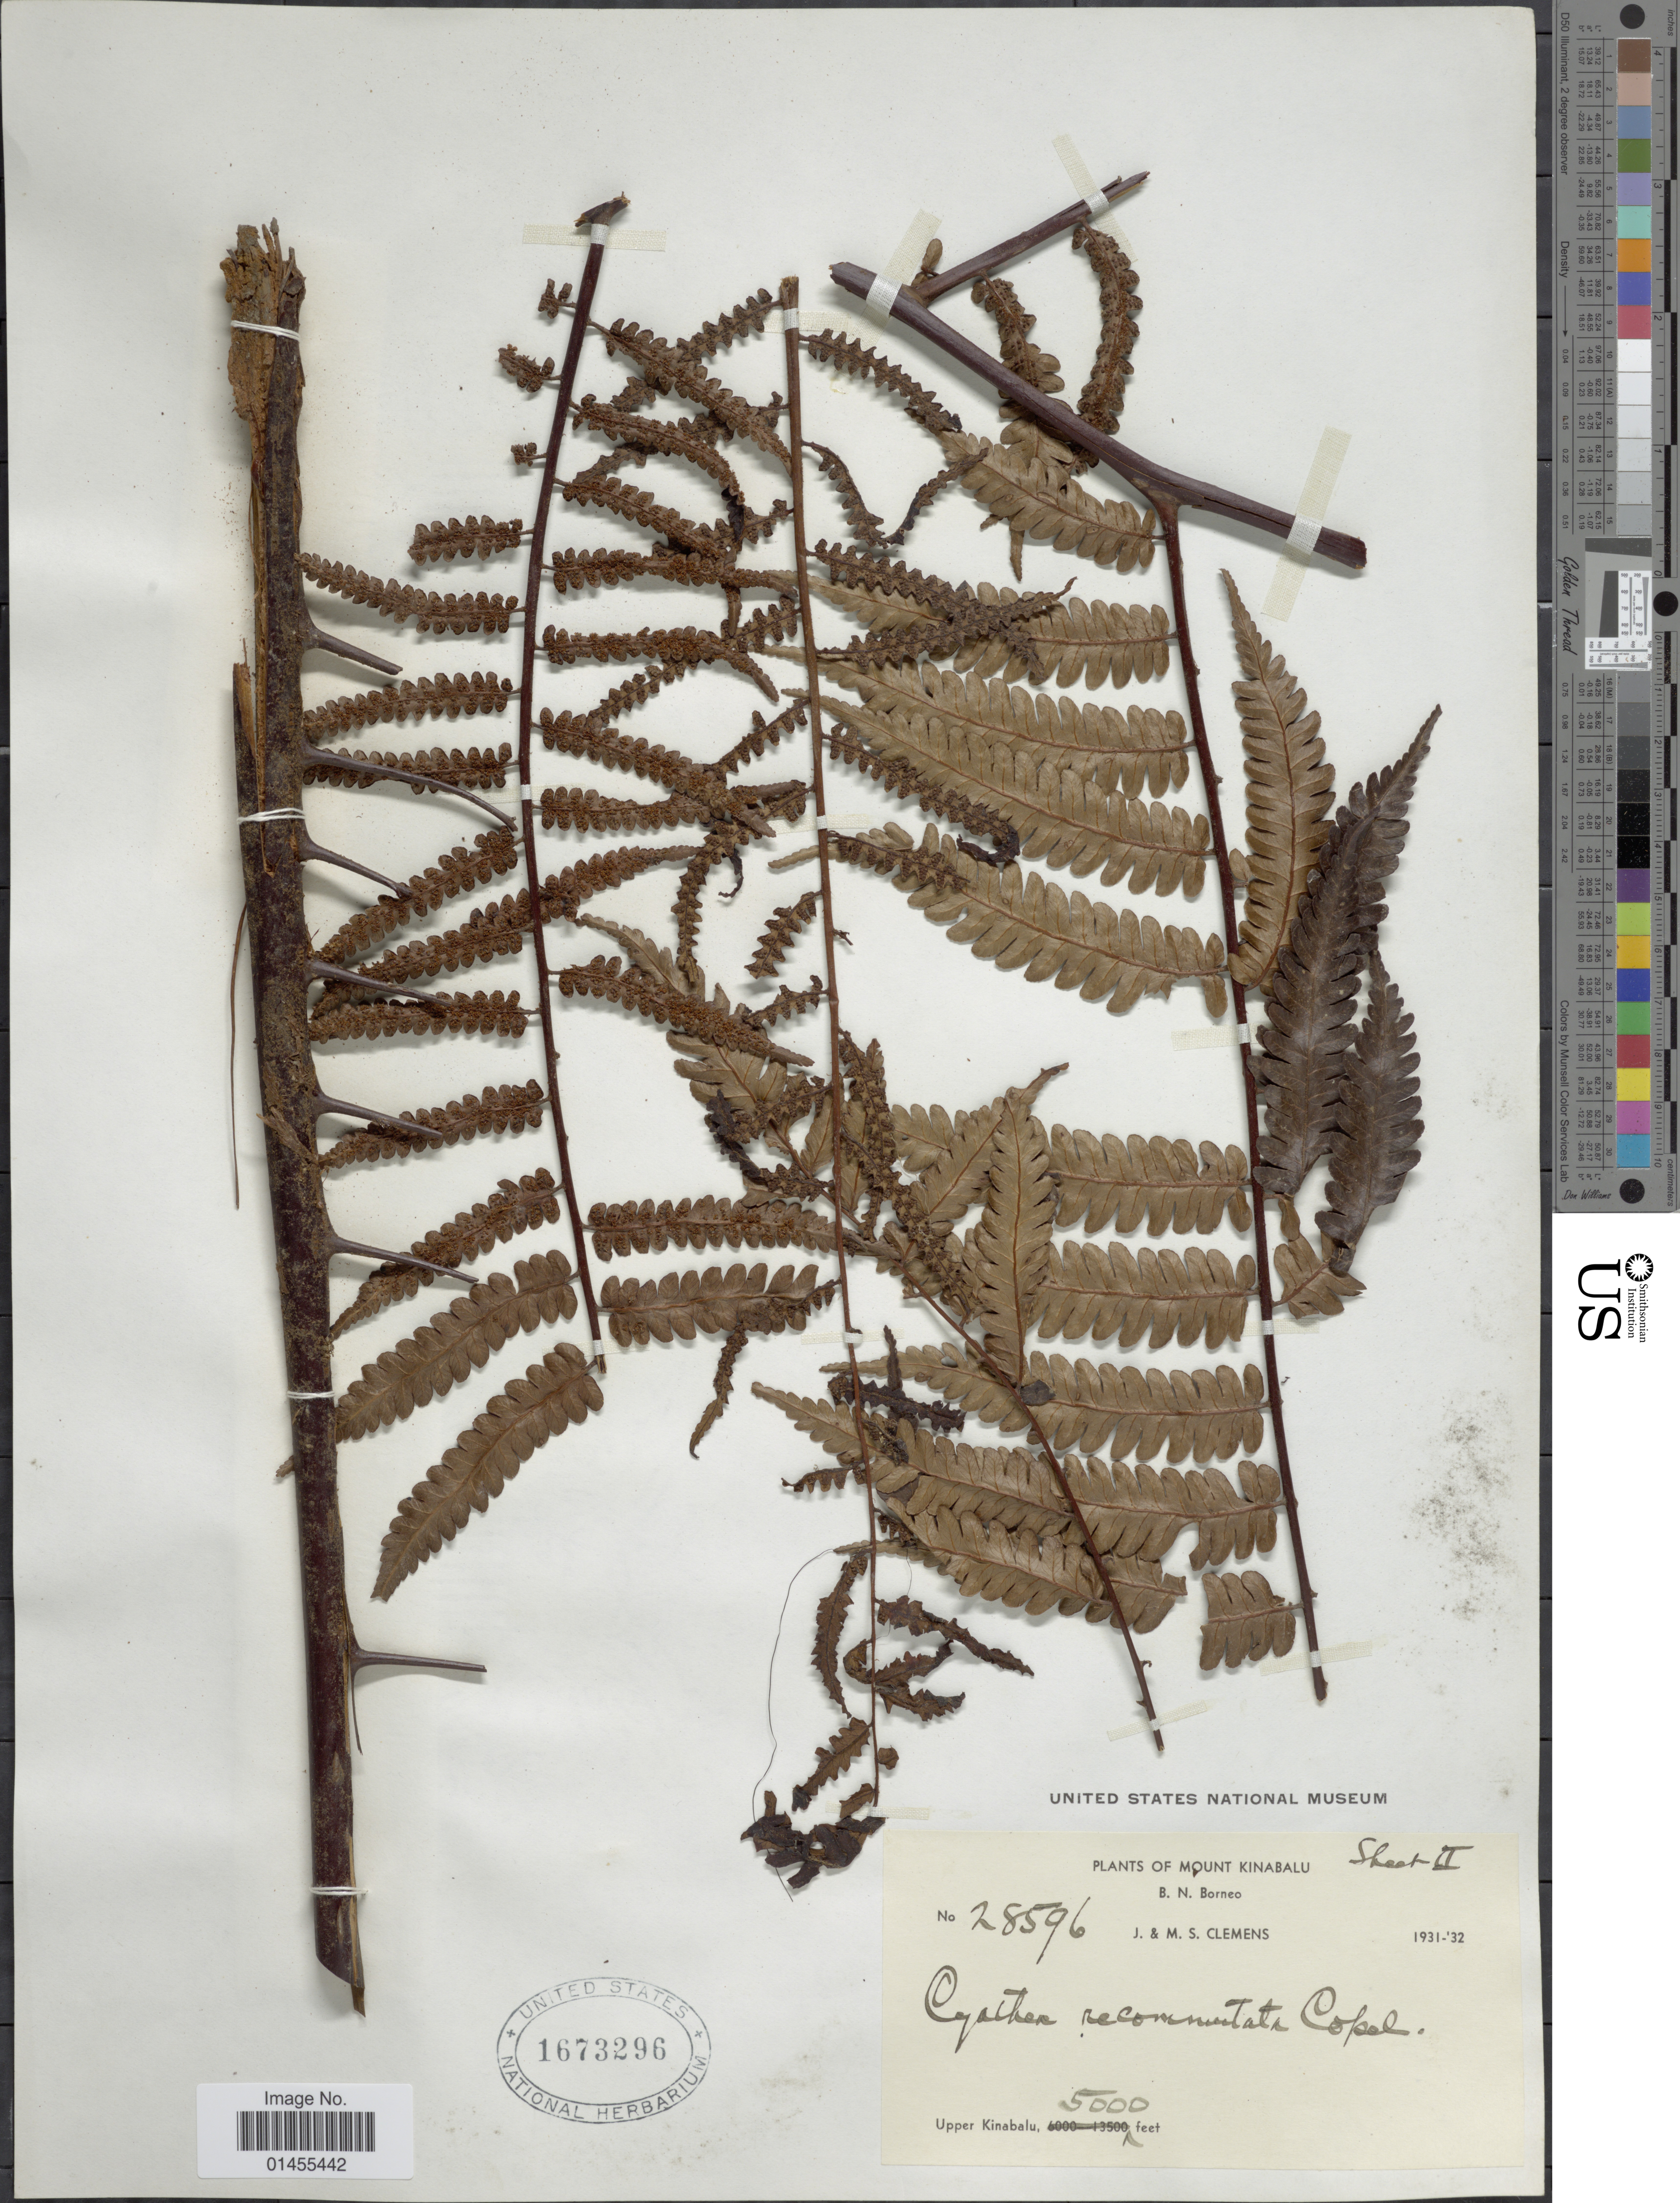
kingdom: Plantae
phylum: Tracheophyta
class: Polypodiopsida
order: Cyatheales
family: Cyatheaceae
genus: Alsophila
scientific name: Alsophila commutata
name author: Mett.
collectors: J. Clemens & M. S. Clemens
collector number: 28596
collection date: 1931/1932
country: Malaysia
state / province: Sabah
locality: Mount Kinabalu, B.N. Borneo, Upper Kinabalu.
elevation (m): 1524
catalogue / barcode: US 1673296